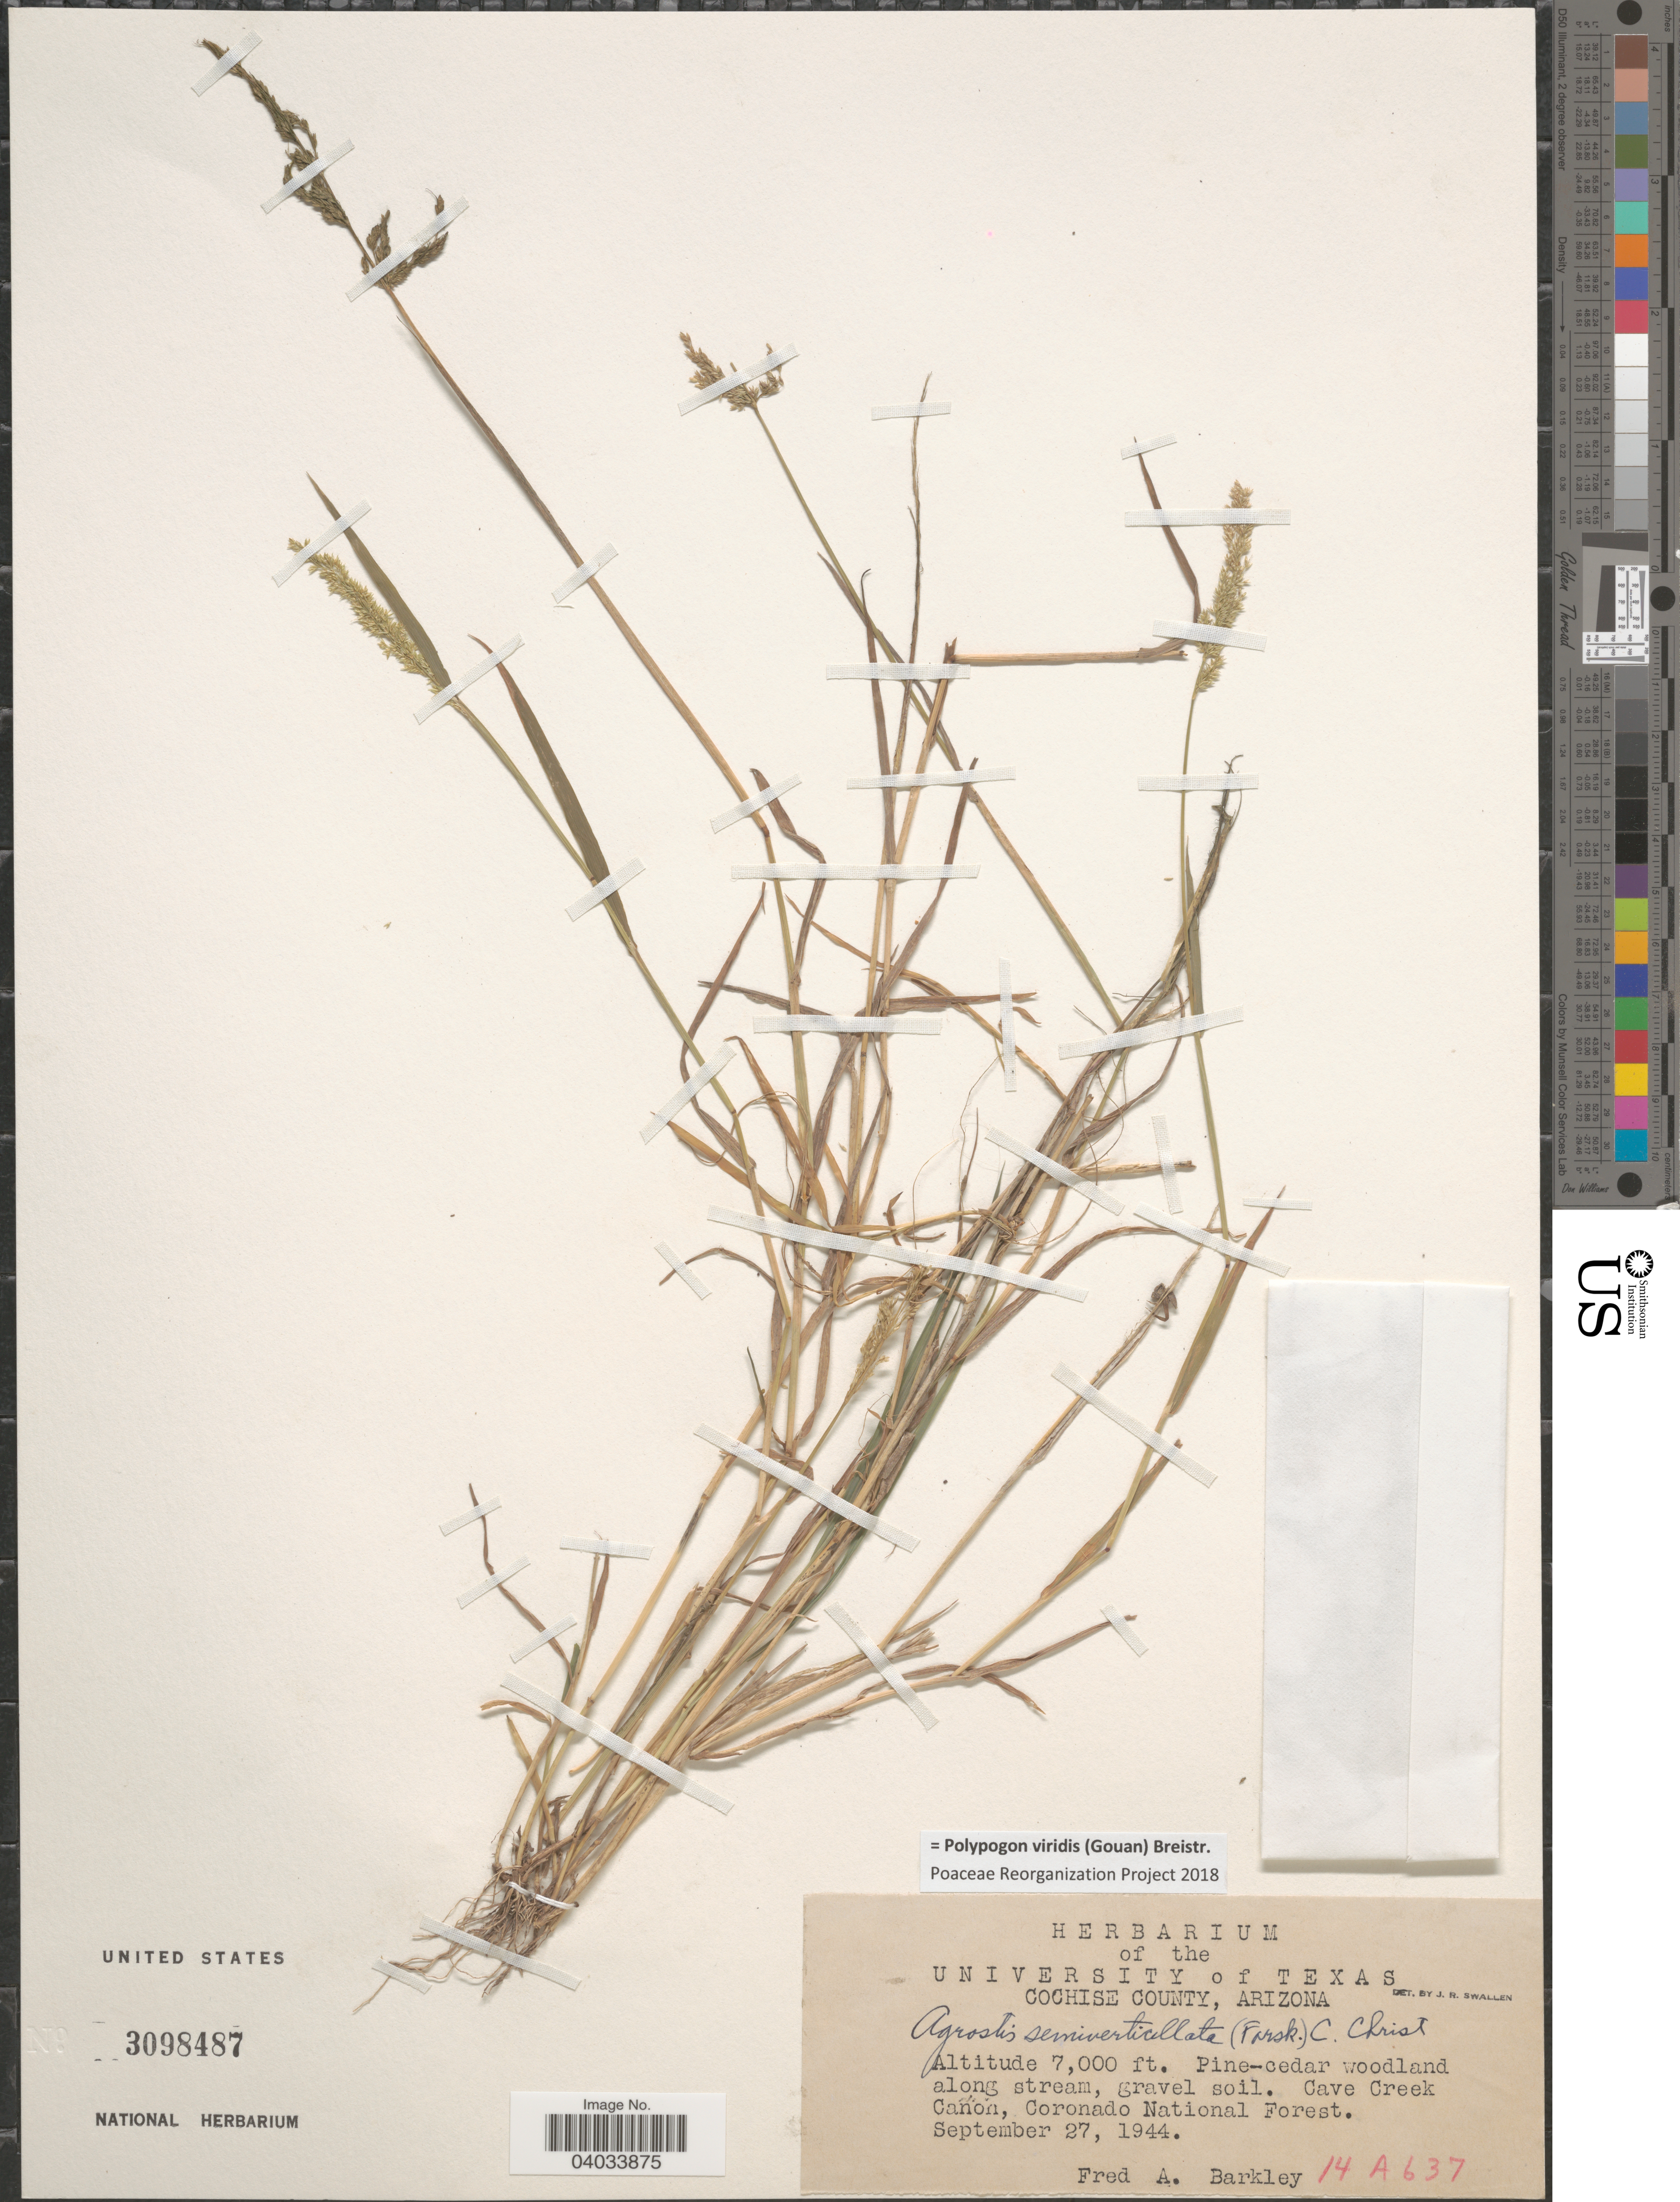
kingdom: Plantae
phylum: Tracheophyta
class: Liliopsida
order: Poales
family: Poaceae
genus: Polypogon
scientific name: Polypogon viridis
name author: (Gouan) Breistroffer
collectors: F. A. Barkley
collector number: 14A637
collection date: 1944-09-27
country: United States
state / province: Arizona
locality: Cochise County. Cave Creek Cañon, Coronado National Forest.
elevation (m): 2134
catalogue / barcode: US 3098487